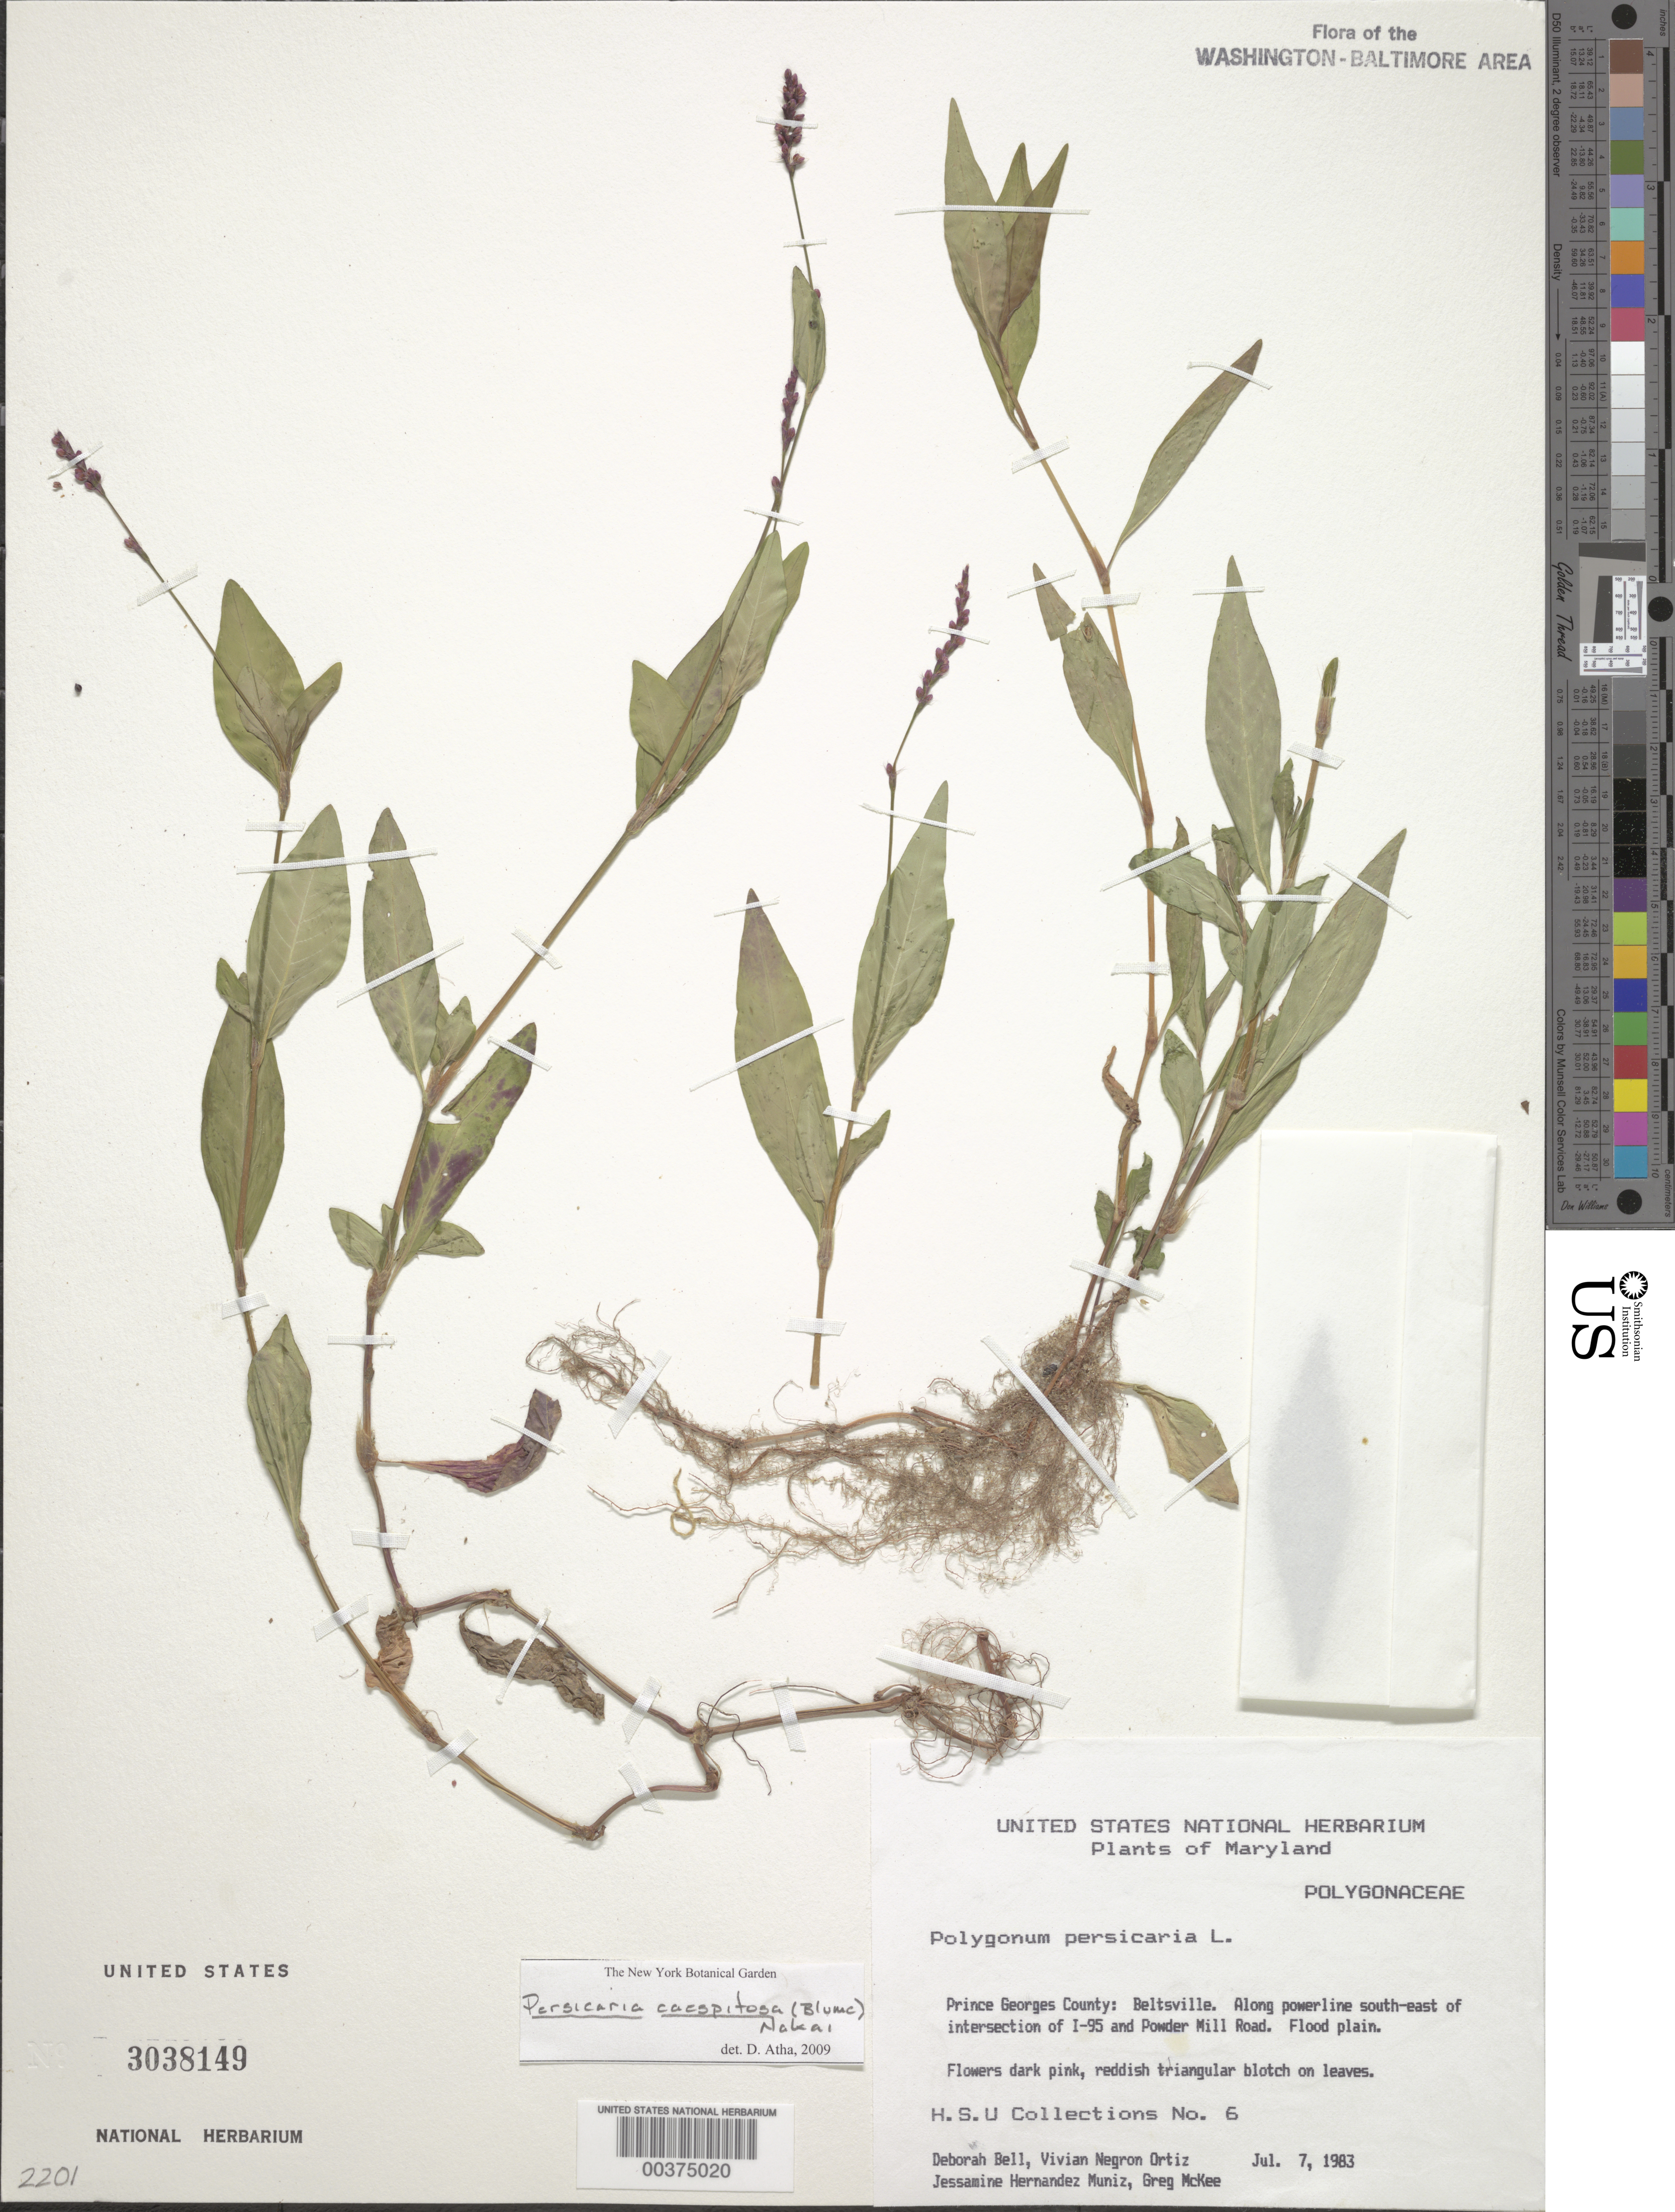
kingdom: Plantae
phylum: Tracheophyta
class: Magnoliopsida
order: Caryophyllales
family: Polygonaceae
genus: Persicaria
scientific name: Persicaria longiseta (Bruijn) Kitag.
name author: (Bruijn &) Kitag.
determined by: Atha, D. E.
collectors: Herbarium Services Unit Staff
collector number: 6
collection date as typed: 07 Jul 1983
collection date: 1983-07-07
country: United States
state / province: Maryland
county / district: Prince George's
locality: And Powder Mill road.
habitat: Flood plain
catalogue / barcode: US 3038149